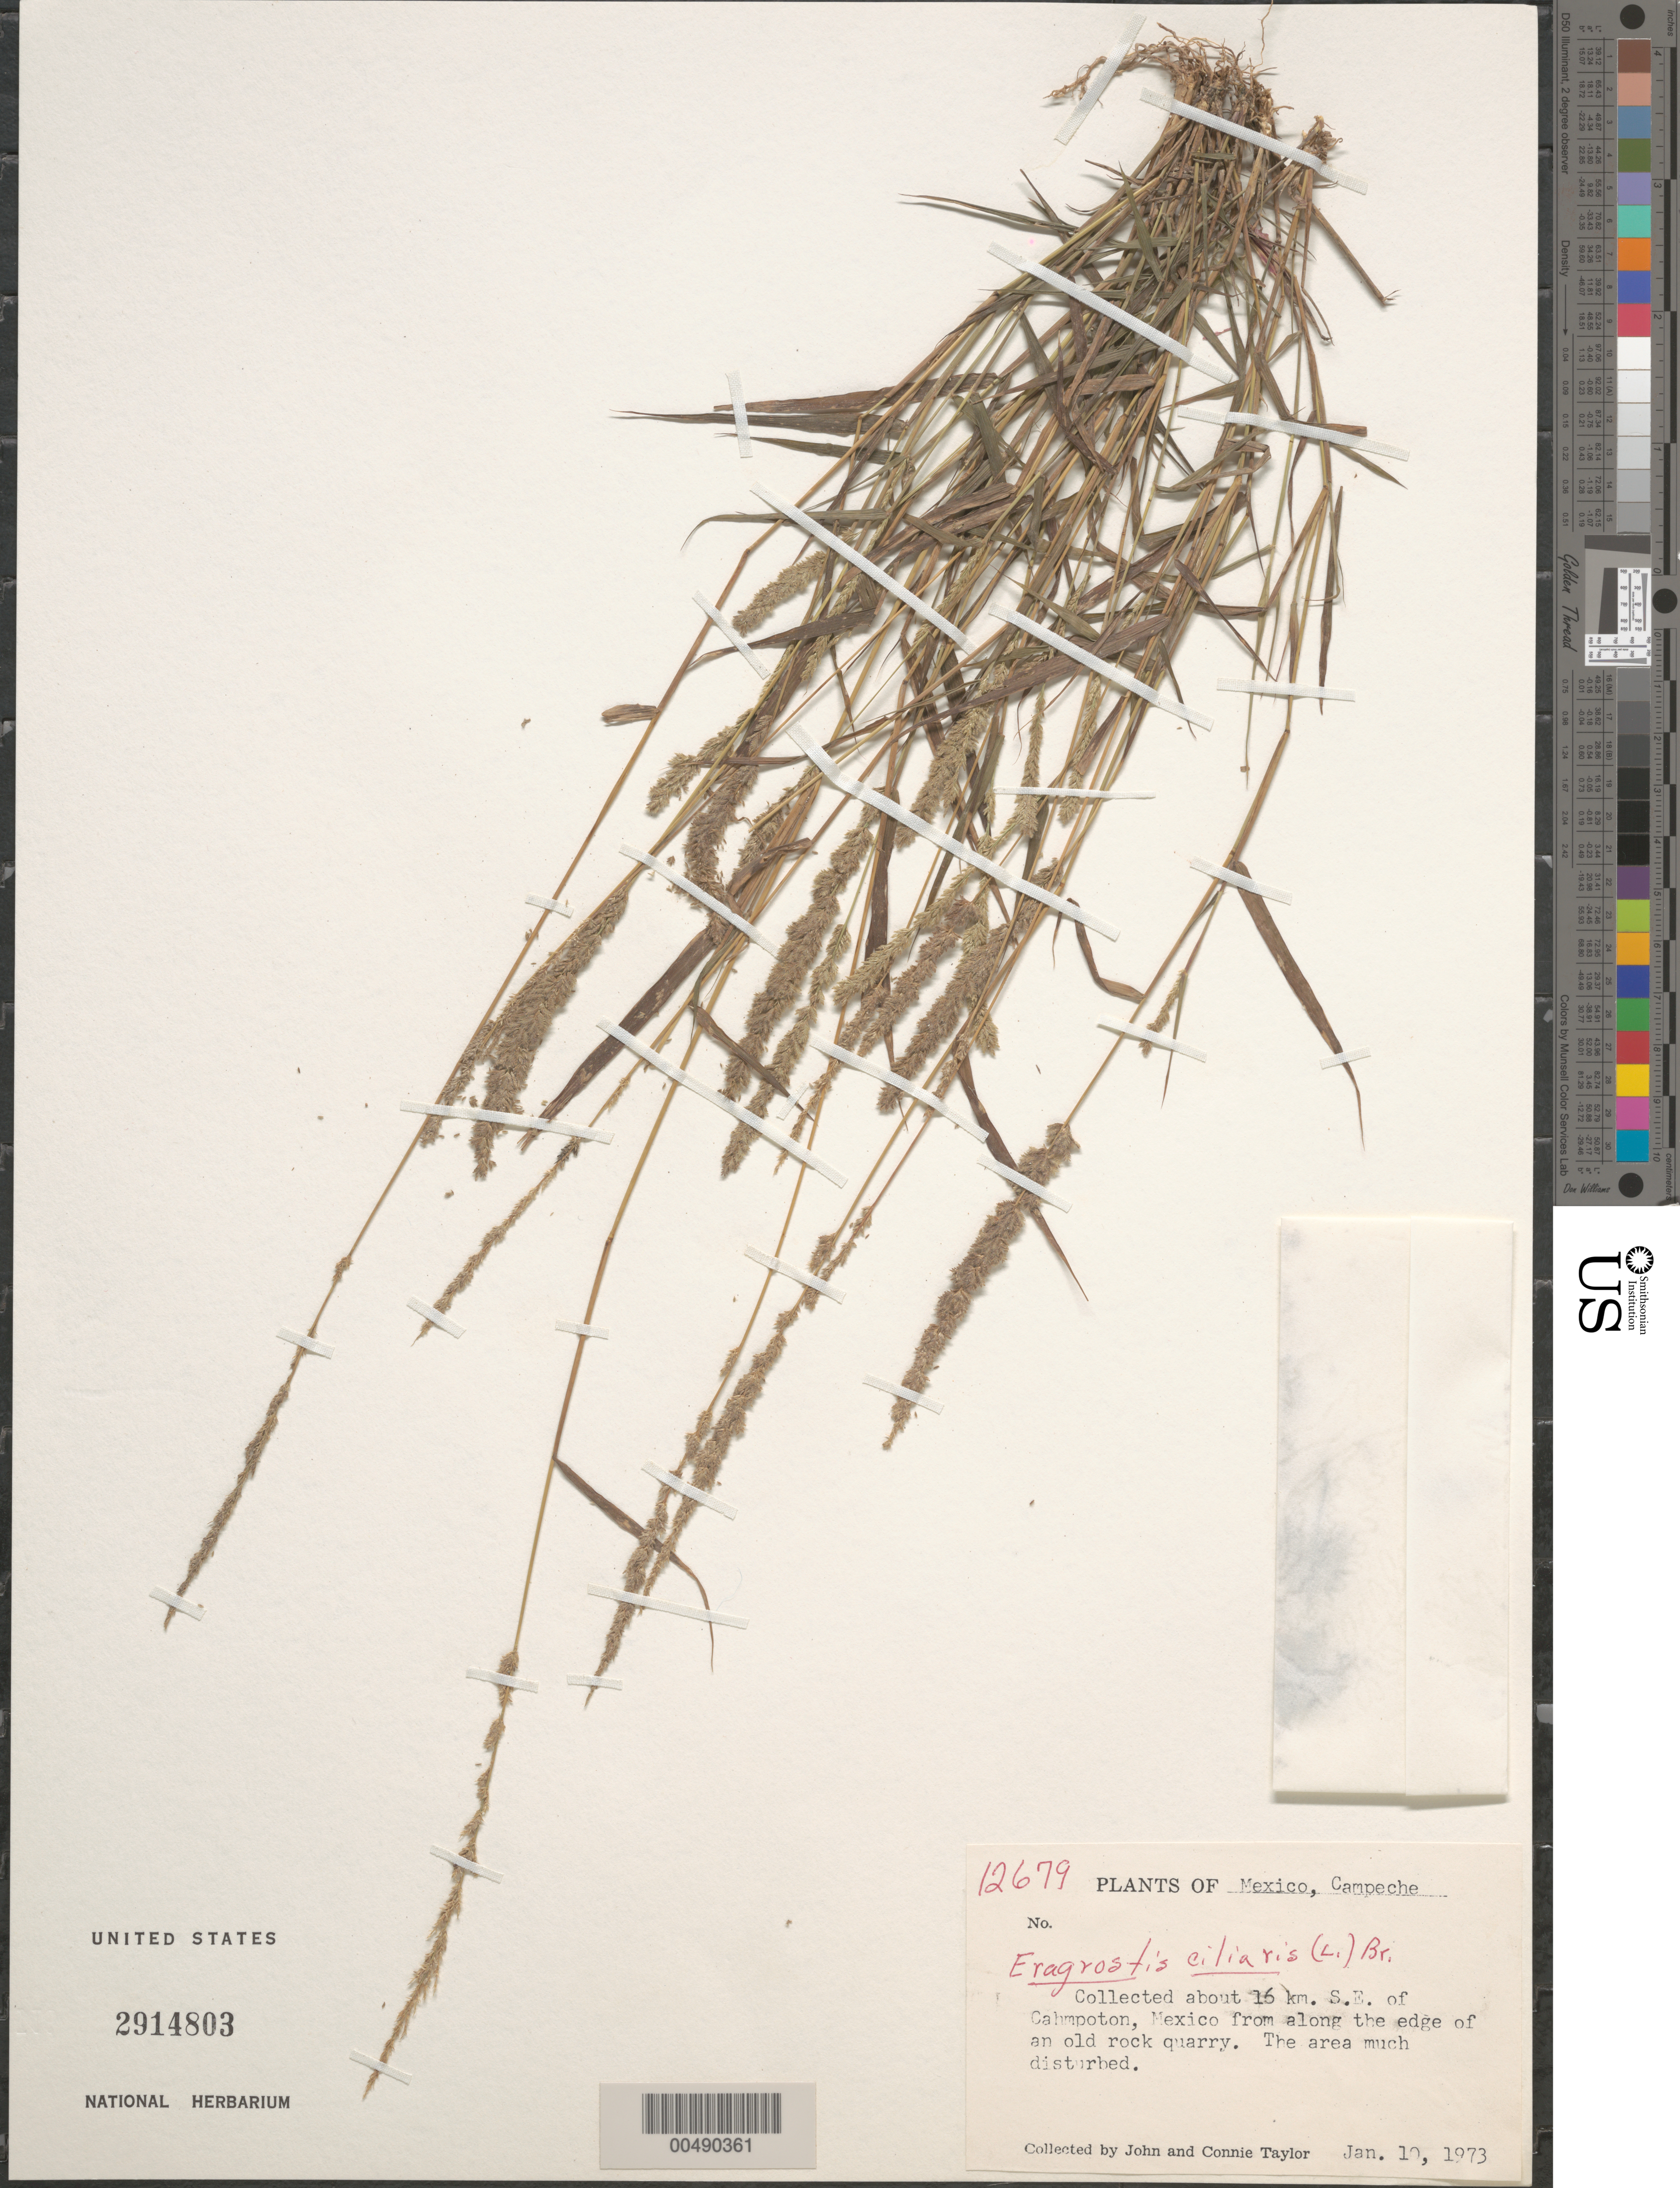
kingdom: Plantae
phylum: Tracheophyta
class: Liliopsida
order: Poales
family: Poaceae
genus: Eragrostis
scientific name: Eragrostis ciliaris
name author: (L.) R. Br.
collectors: J. Taylor & C. Taylor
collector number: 12679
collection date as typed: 10 Jan 1973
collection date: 1973-01-10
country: Mexico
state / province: Chiapas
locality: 16 km SW of Cahmpoton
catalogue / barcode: US 2914803